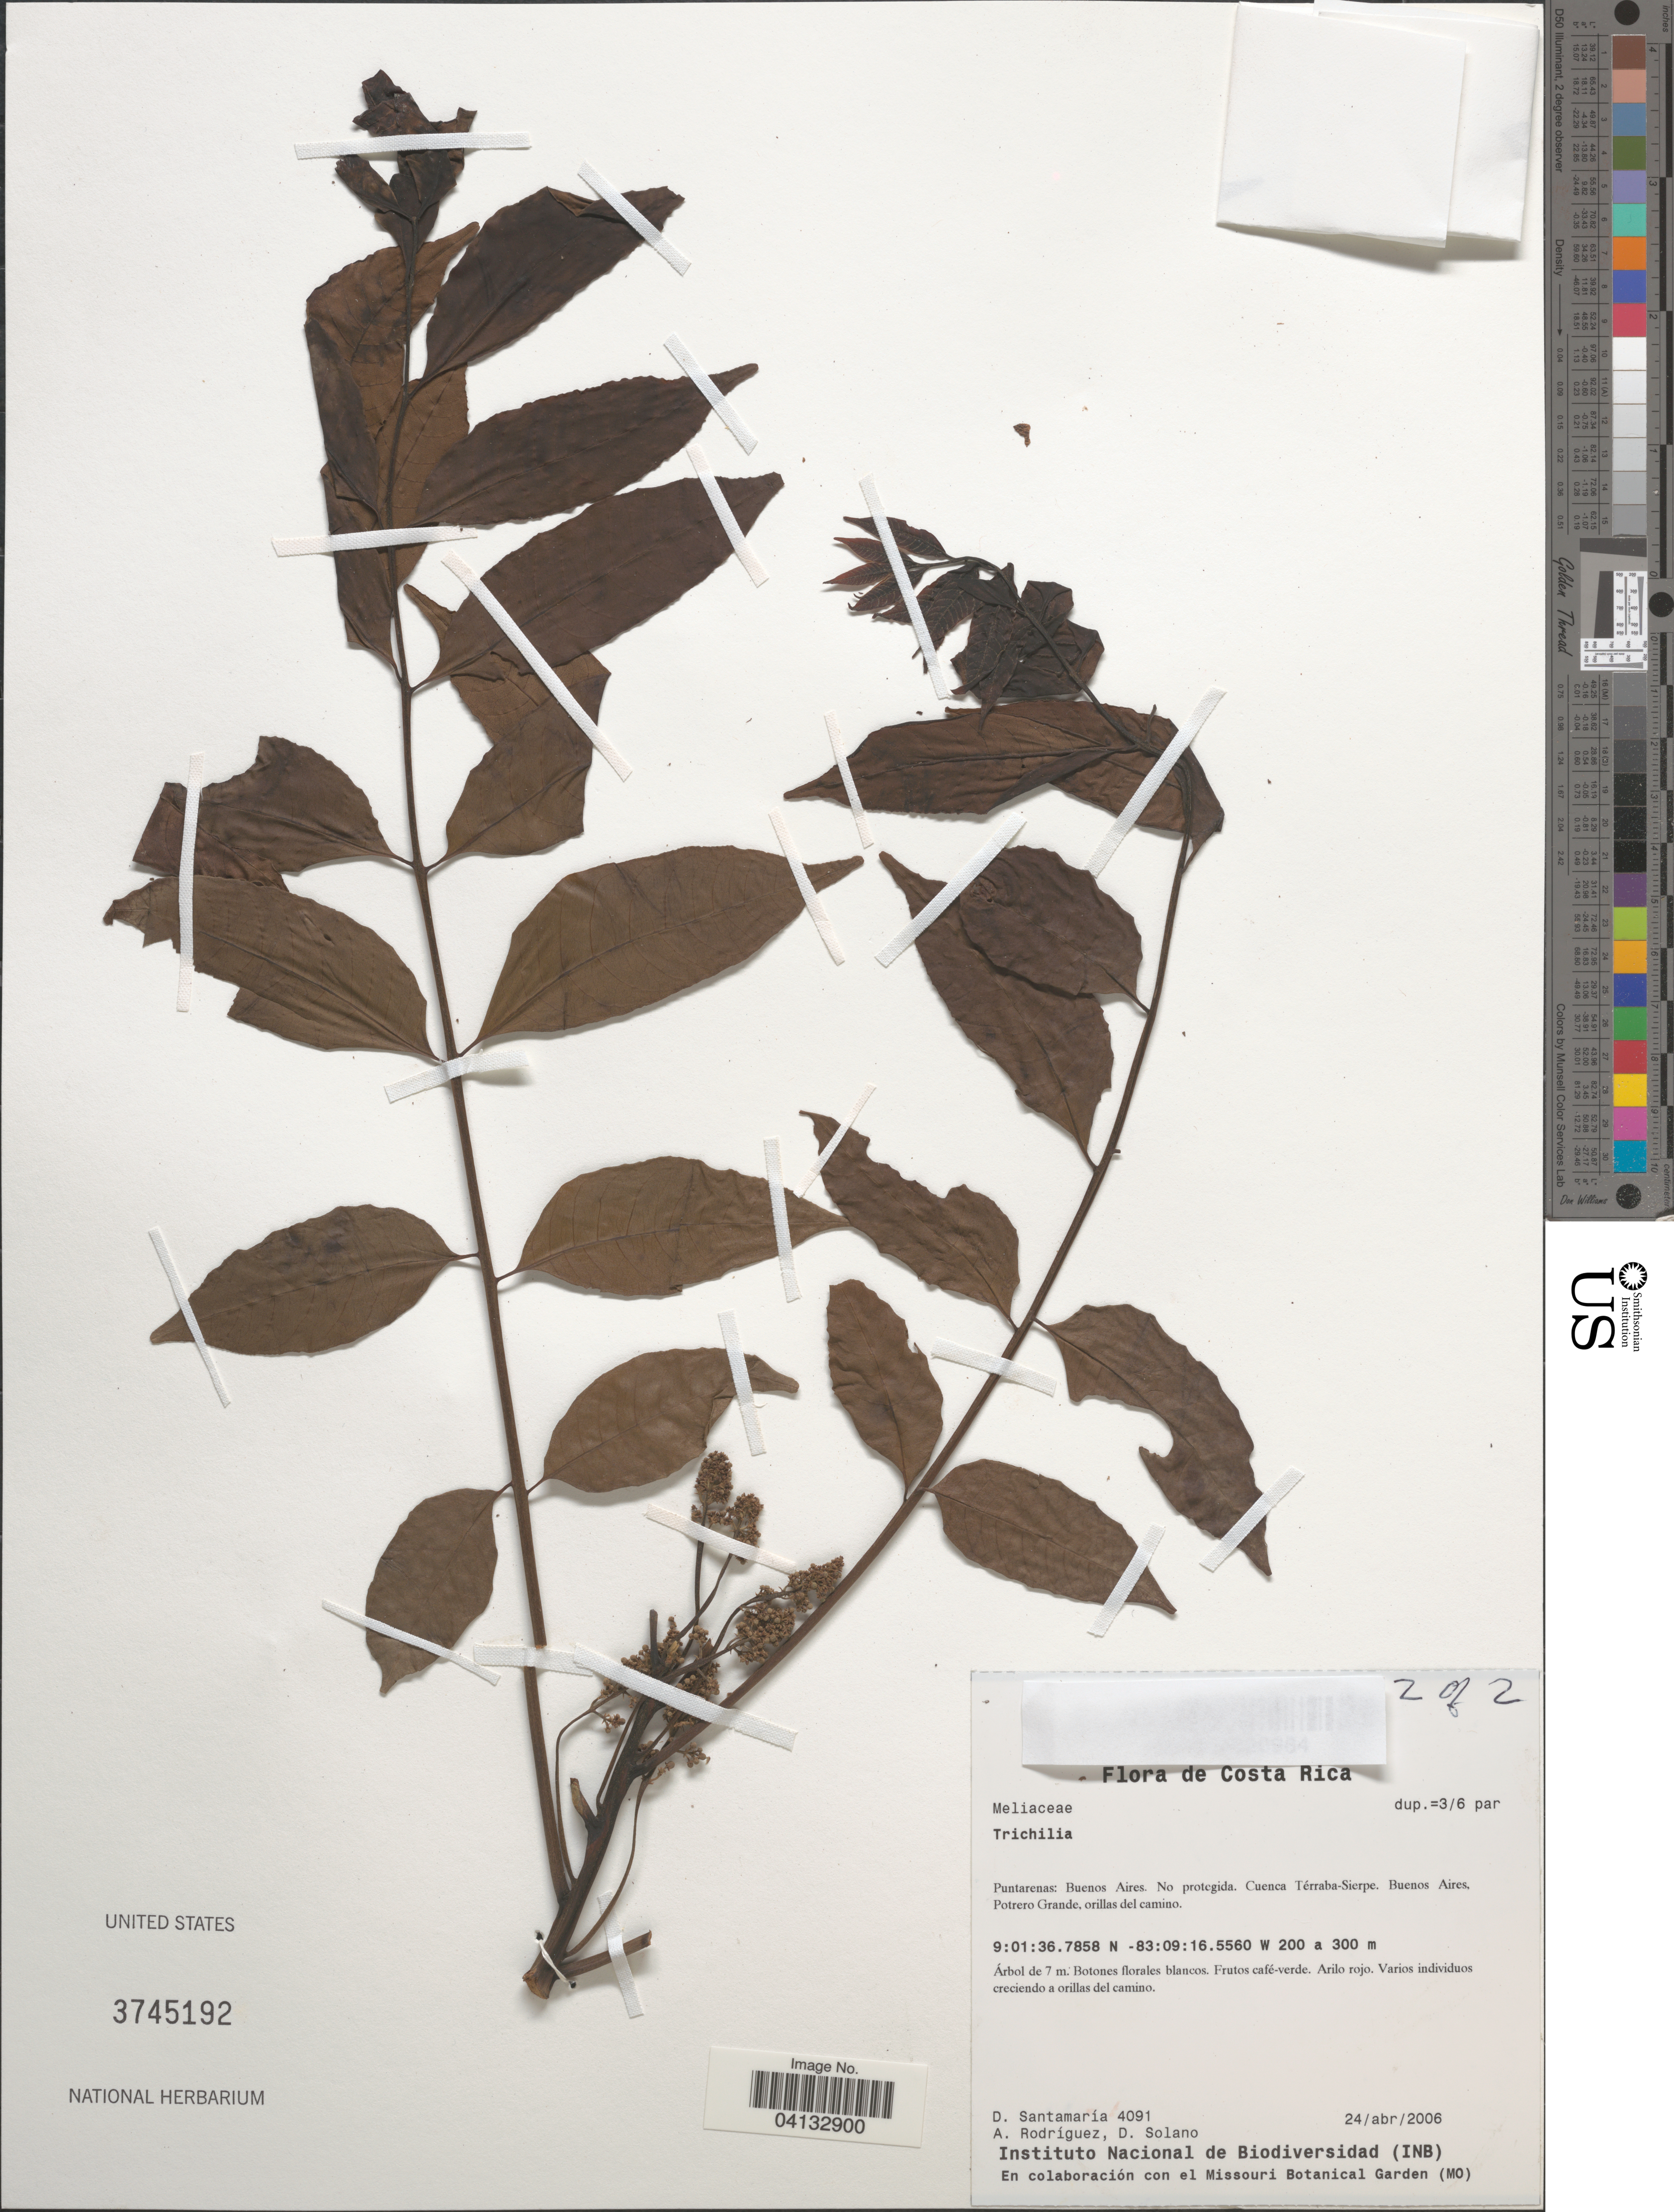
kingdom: Plantae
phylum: Tracheophyta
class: Magnoliopsida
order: Sapindales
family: Meliaceae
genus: Trichilia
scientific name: Trichilia sp.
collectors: D. Santamaria, A. Rodríguez & D. Solano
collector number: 4091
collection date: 2006-04-24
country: Costa Rica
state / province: Puntarenas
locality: Buenos Aires. No protegida. Cuenca Térraba-Sierpe. Buenos Aires, Potrero Grande, orillas del camino.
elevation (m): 200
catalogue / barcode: US 3745192